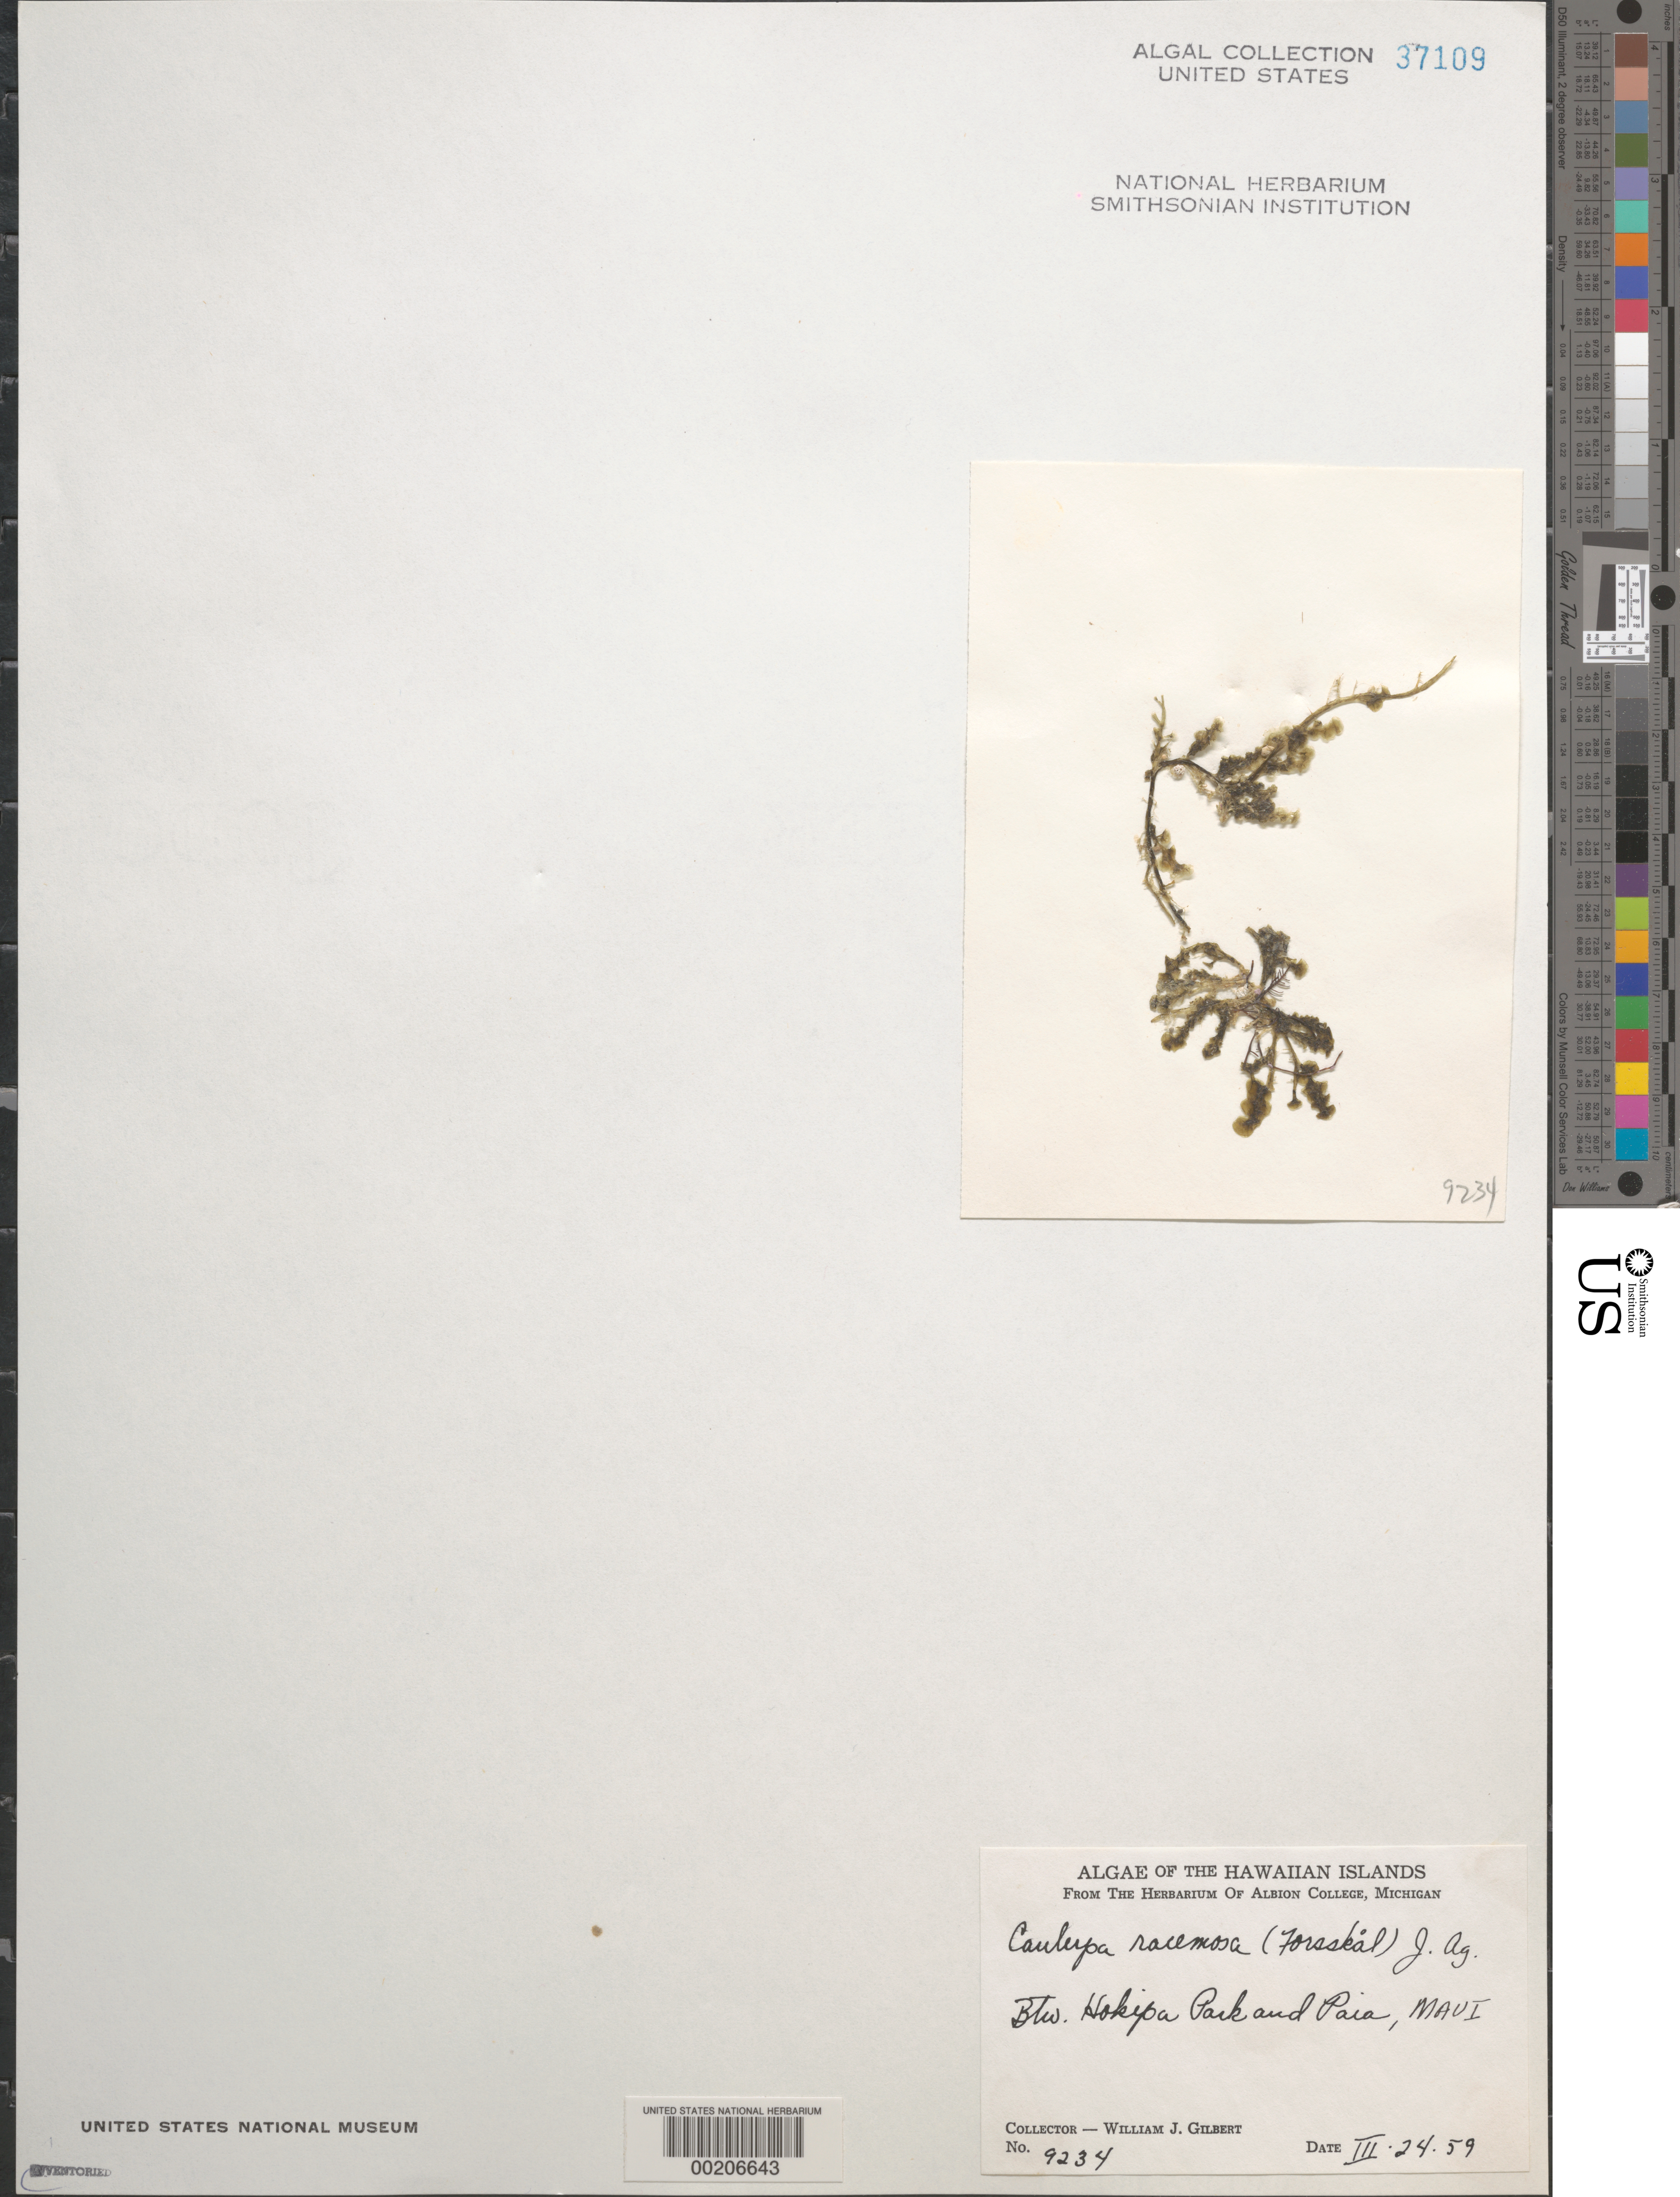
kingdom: Plantae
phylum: Chlorophyta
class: Ulvophyceae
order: Bryopsidales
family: Caulerpaceae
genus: Caulerpa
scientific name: Caulerpa racemosa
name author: (Forssk.) J. Agardh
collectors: W. J. Gilbert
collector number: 9234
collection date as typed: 24 Mar 1959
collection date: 1959-03-24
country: United States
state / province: Hawaii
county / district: Maui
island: Maui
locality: Between Hookipa Park (Hokipa Park) and Paia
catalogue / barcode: US 37109